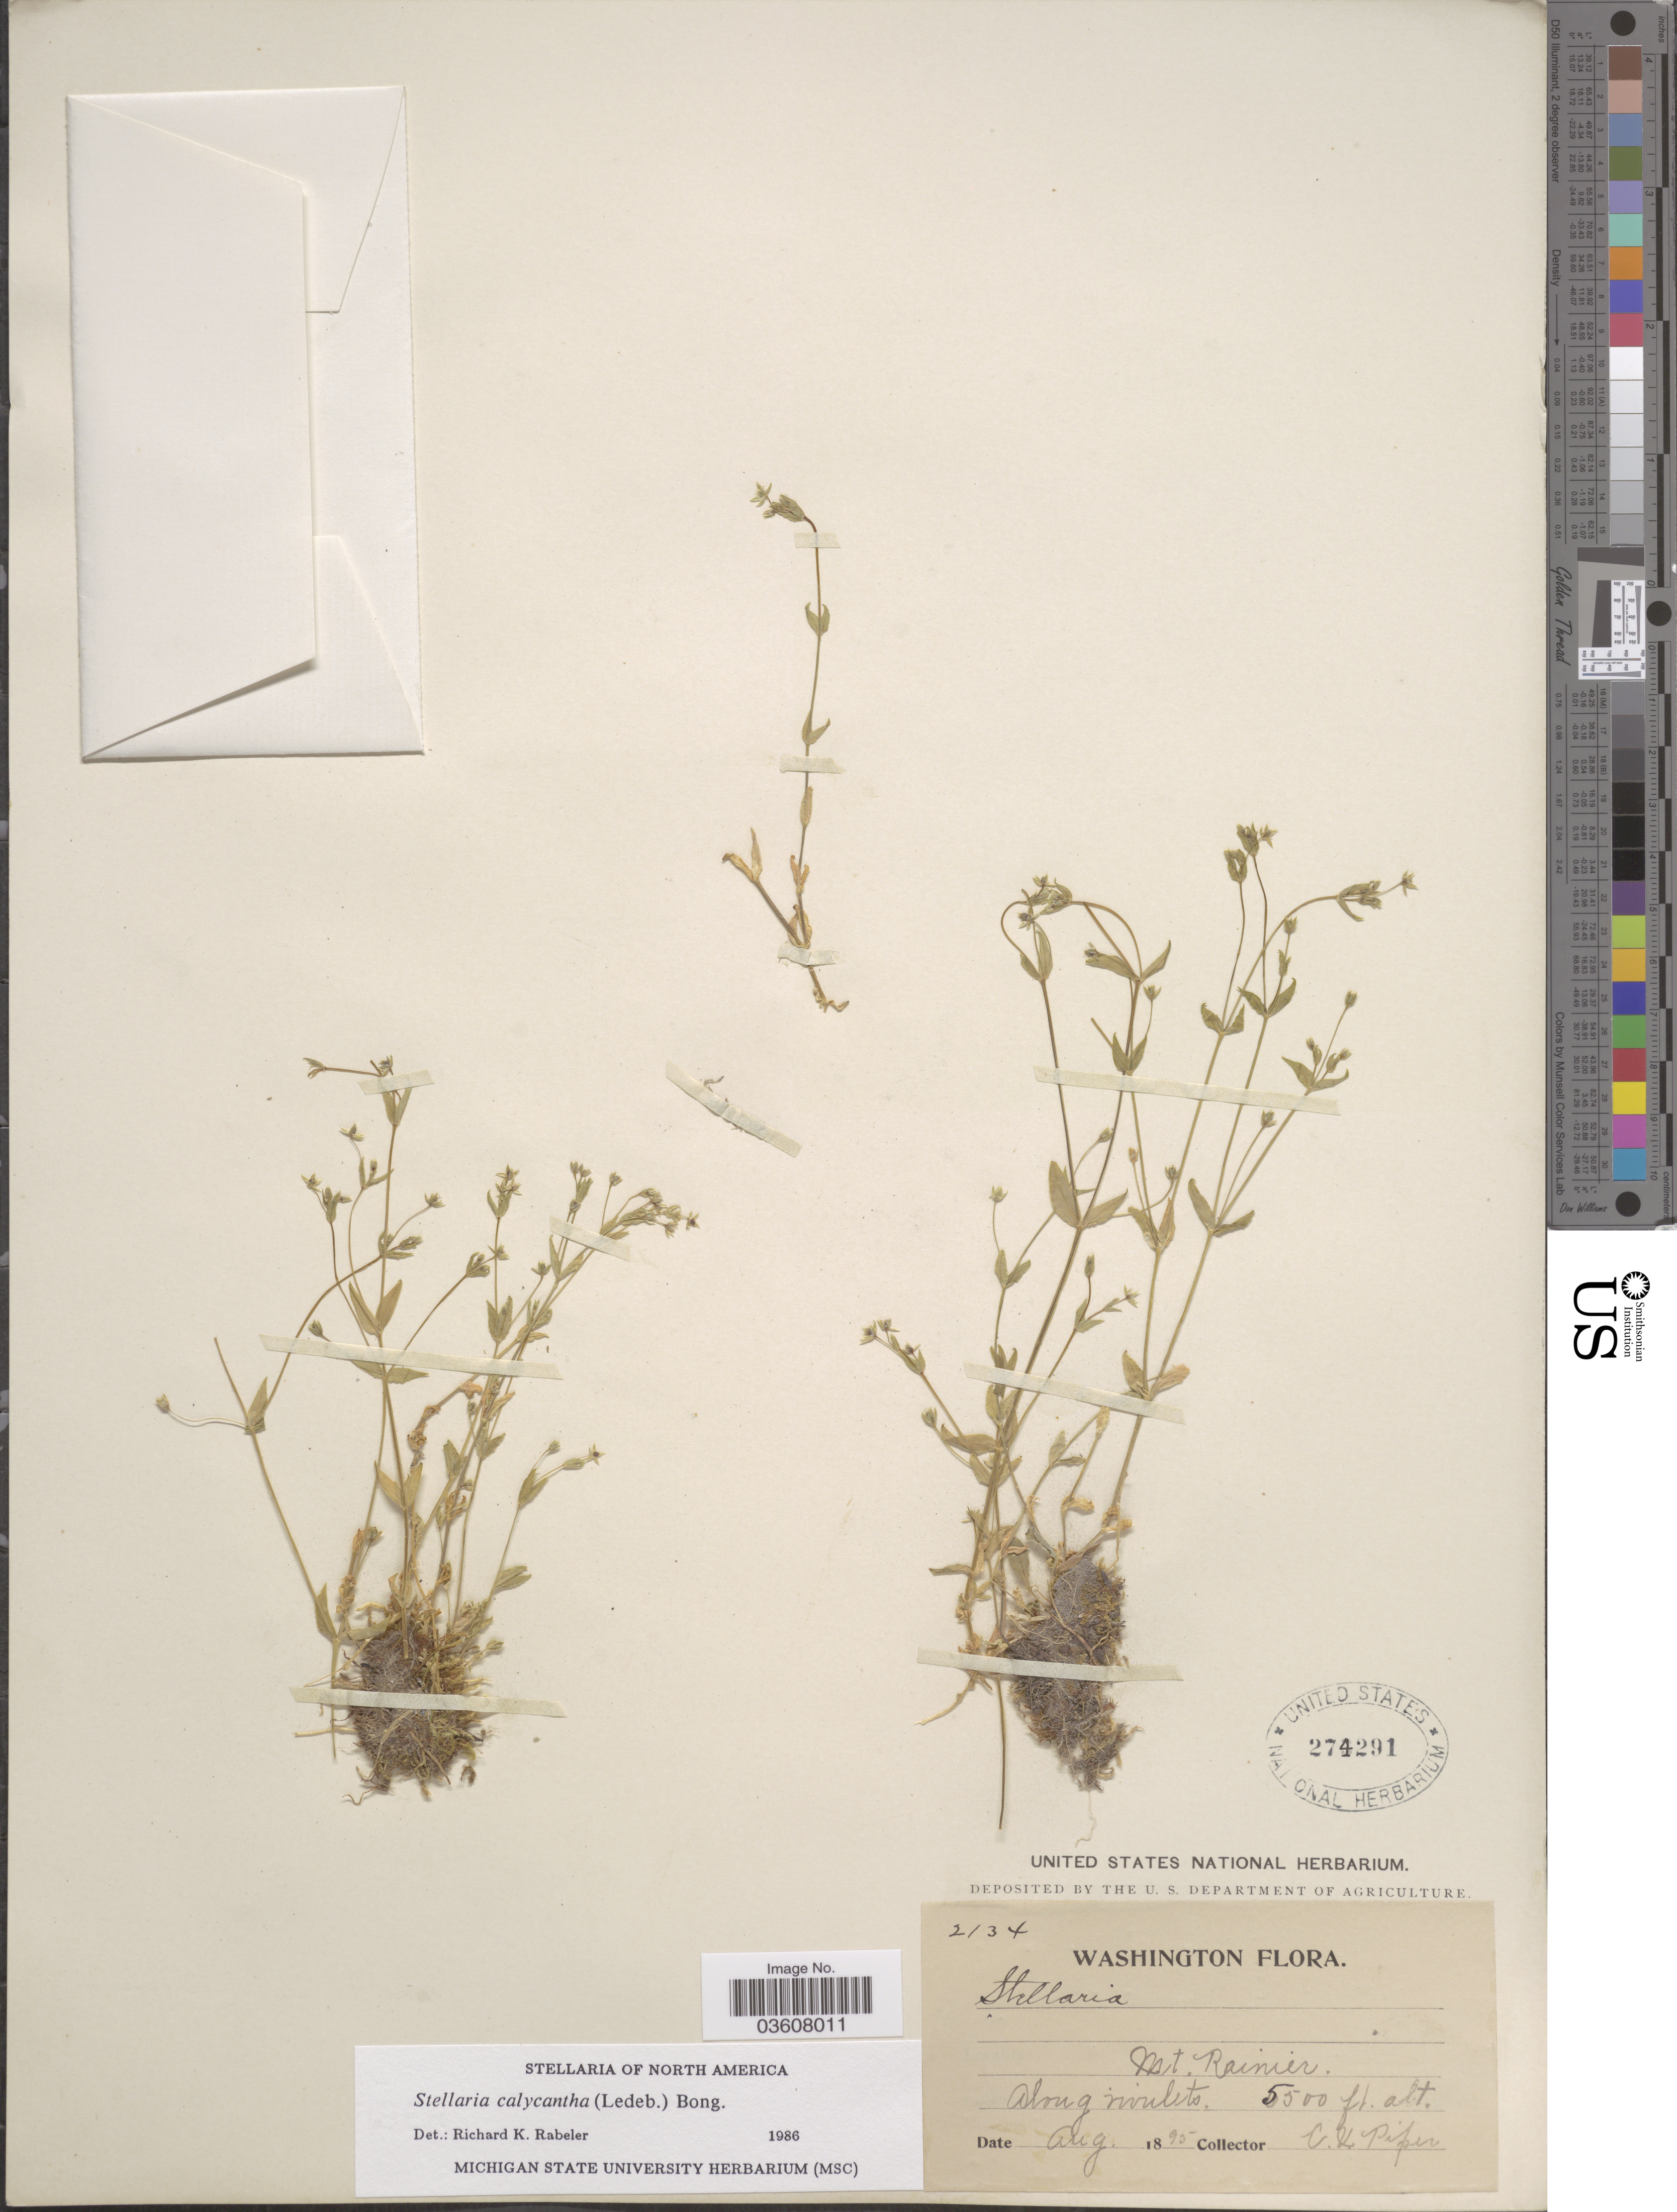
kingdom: Plantae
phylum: Tracheophyta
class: Magnoliopsida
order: Caryophyllales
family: Caryophyllaceae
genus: Stellaria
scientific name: Stellaria calycantha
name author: (Ledeb.) Bong.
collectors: C. V. Piper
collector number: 2134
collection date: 1895-08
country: United States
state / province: Washington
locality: Mt. Rainier. Along rivulets.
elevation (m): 1676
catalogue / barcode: US 274291